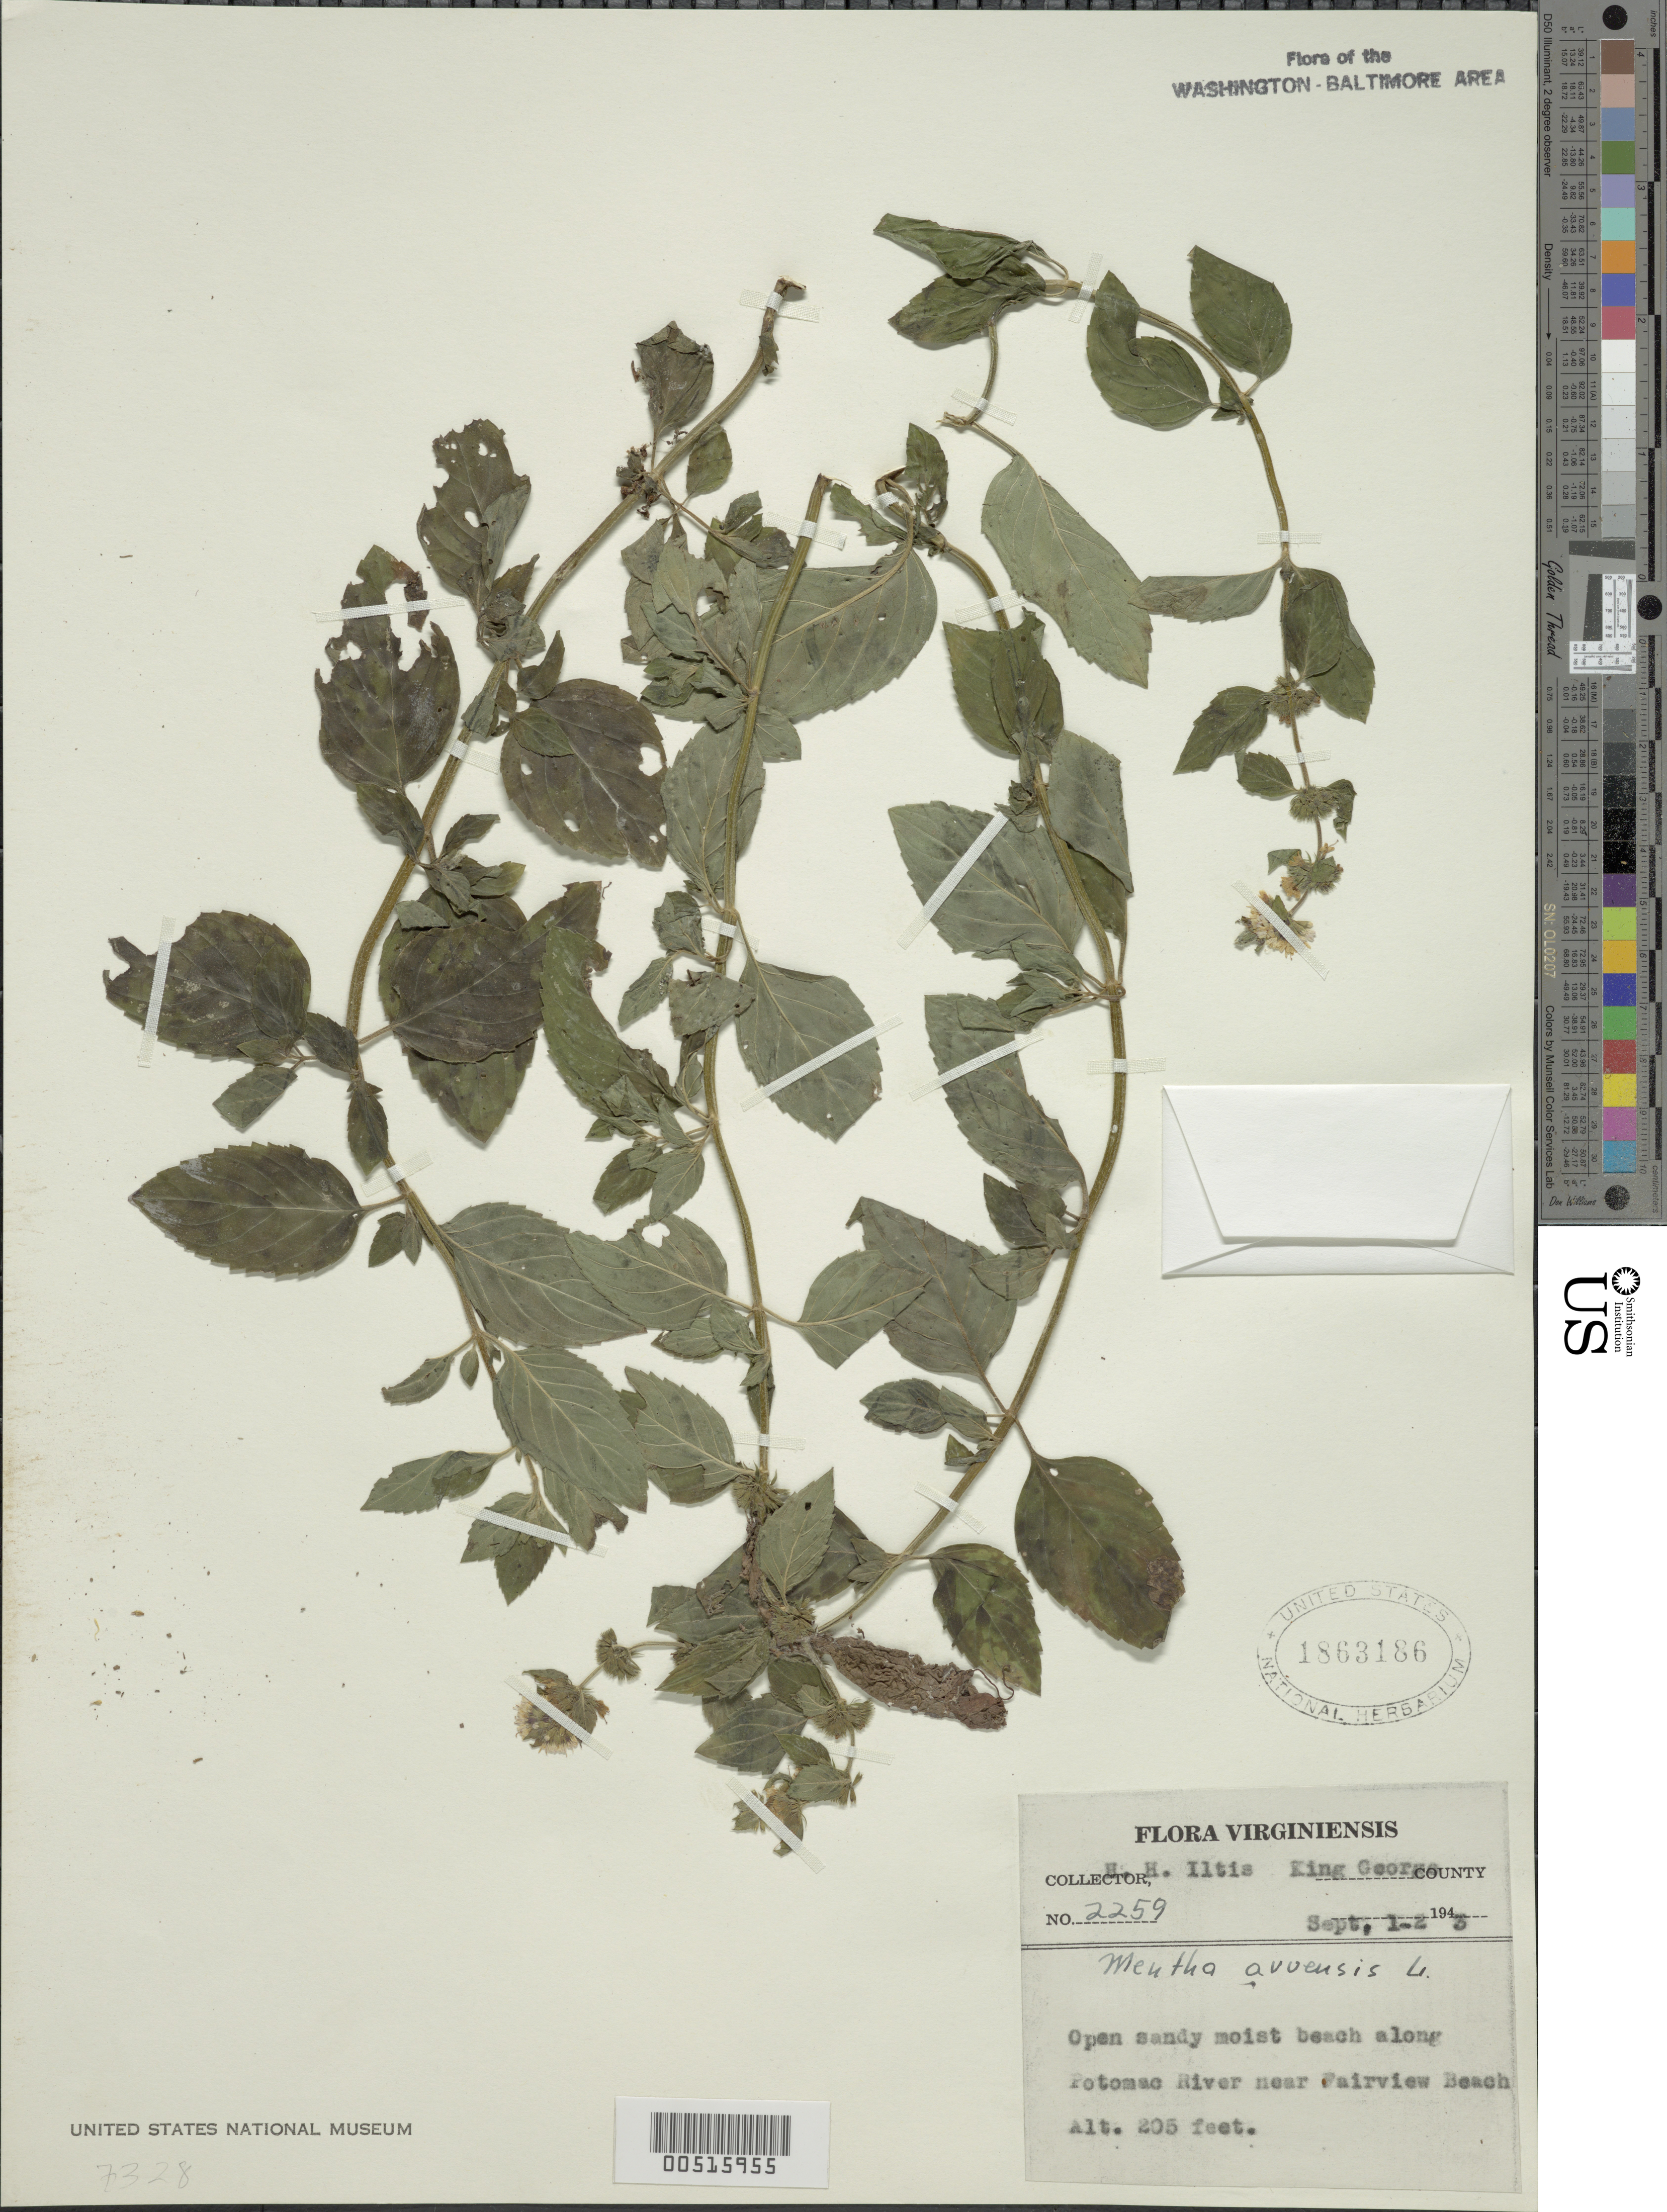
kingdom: Plantae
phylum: Tracheophyta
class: Magnoliopsida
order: Lamiales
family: Lamiaceae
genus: Mentha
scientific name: Mentha arvensis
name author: L.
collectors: H. H. Iltis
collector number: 2259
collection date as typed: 01 Sep 1943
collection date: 1943-09-01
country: United States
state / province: Virginia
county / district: King George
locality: Along Potomac River near Fairview Beach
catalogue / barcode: US 1863186